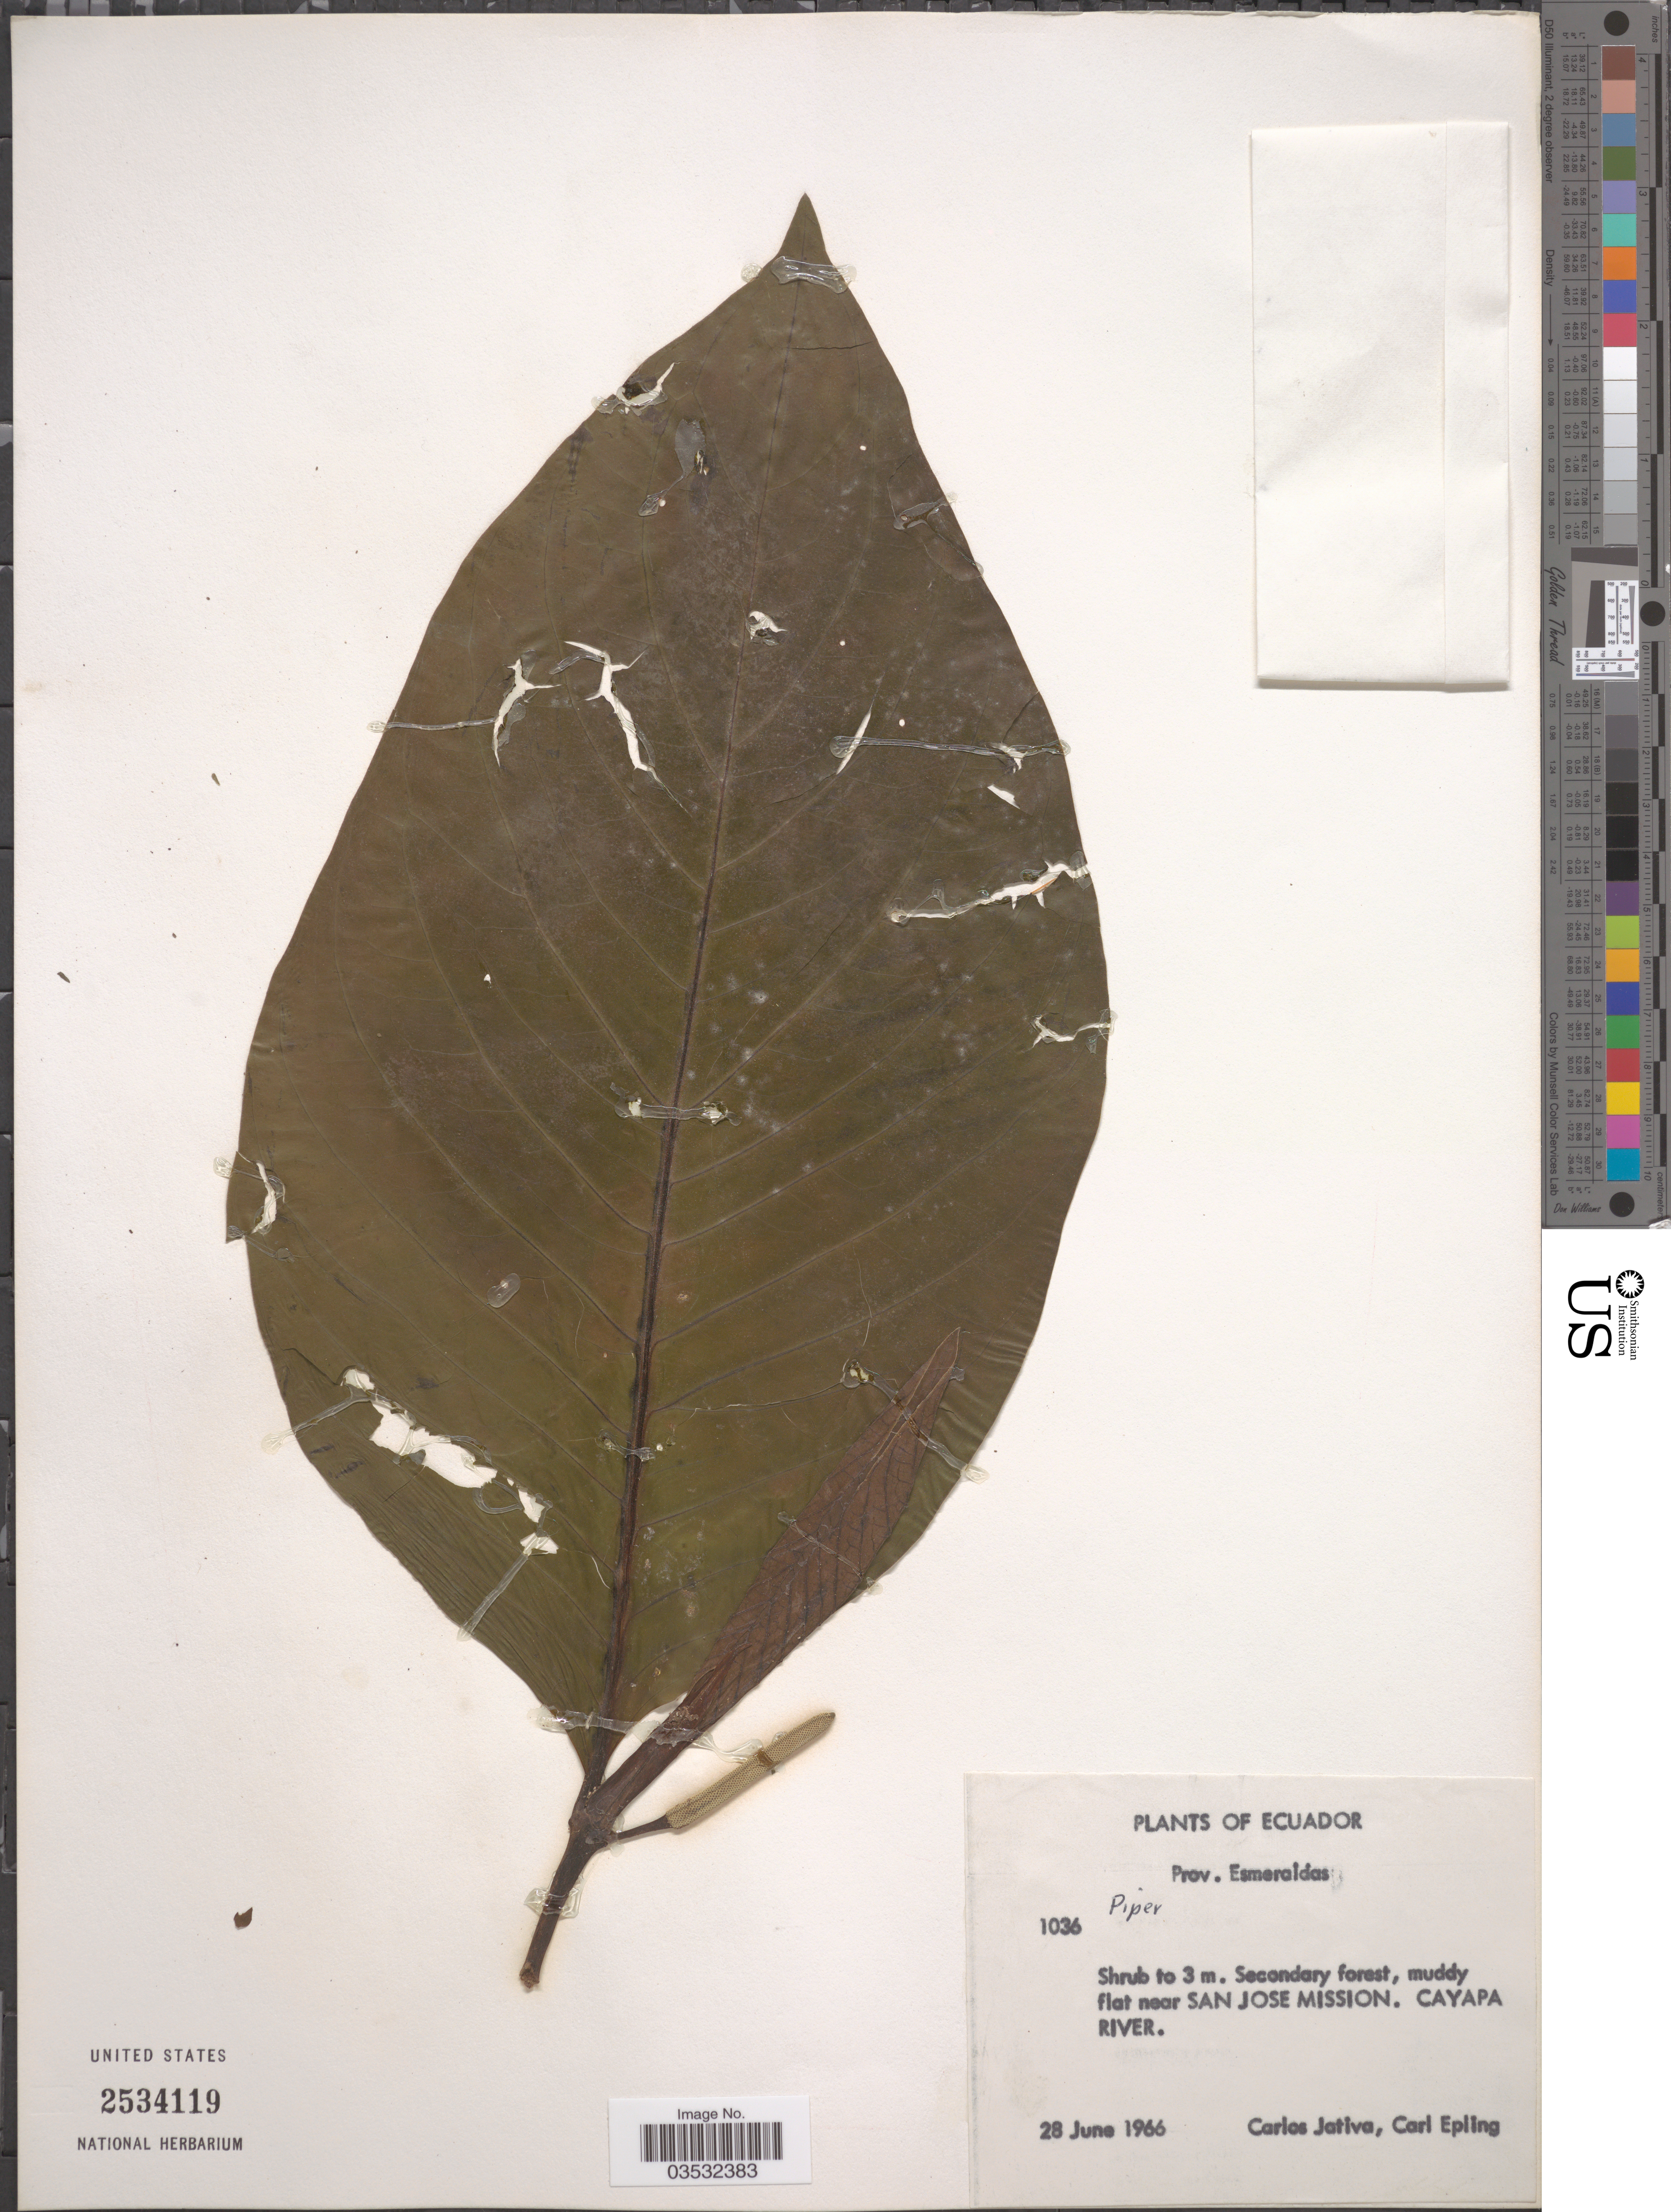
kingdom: Plantae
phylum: Tracheophyta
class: Magnoliopsida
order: Piperales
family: Piperaceae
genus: Piper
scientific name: Piper sp.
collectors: C. D. Játiva & C. C. Epling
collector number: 1036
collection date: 1966-06-28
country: Ecuador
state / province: Esmeraldas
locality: Muddy flat near San Jose Mission. Cayapa River.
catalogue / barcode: US 2534119